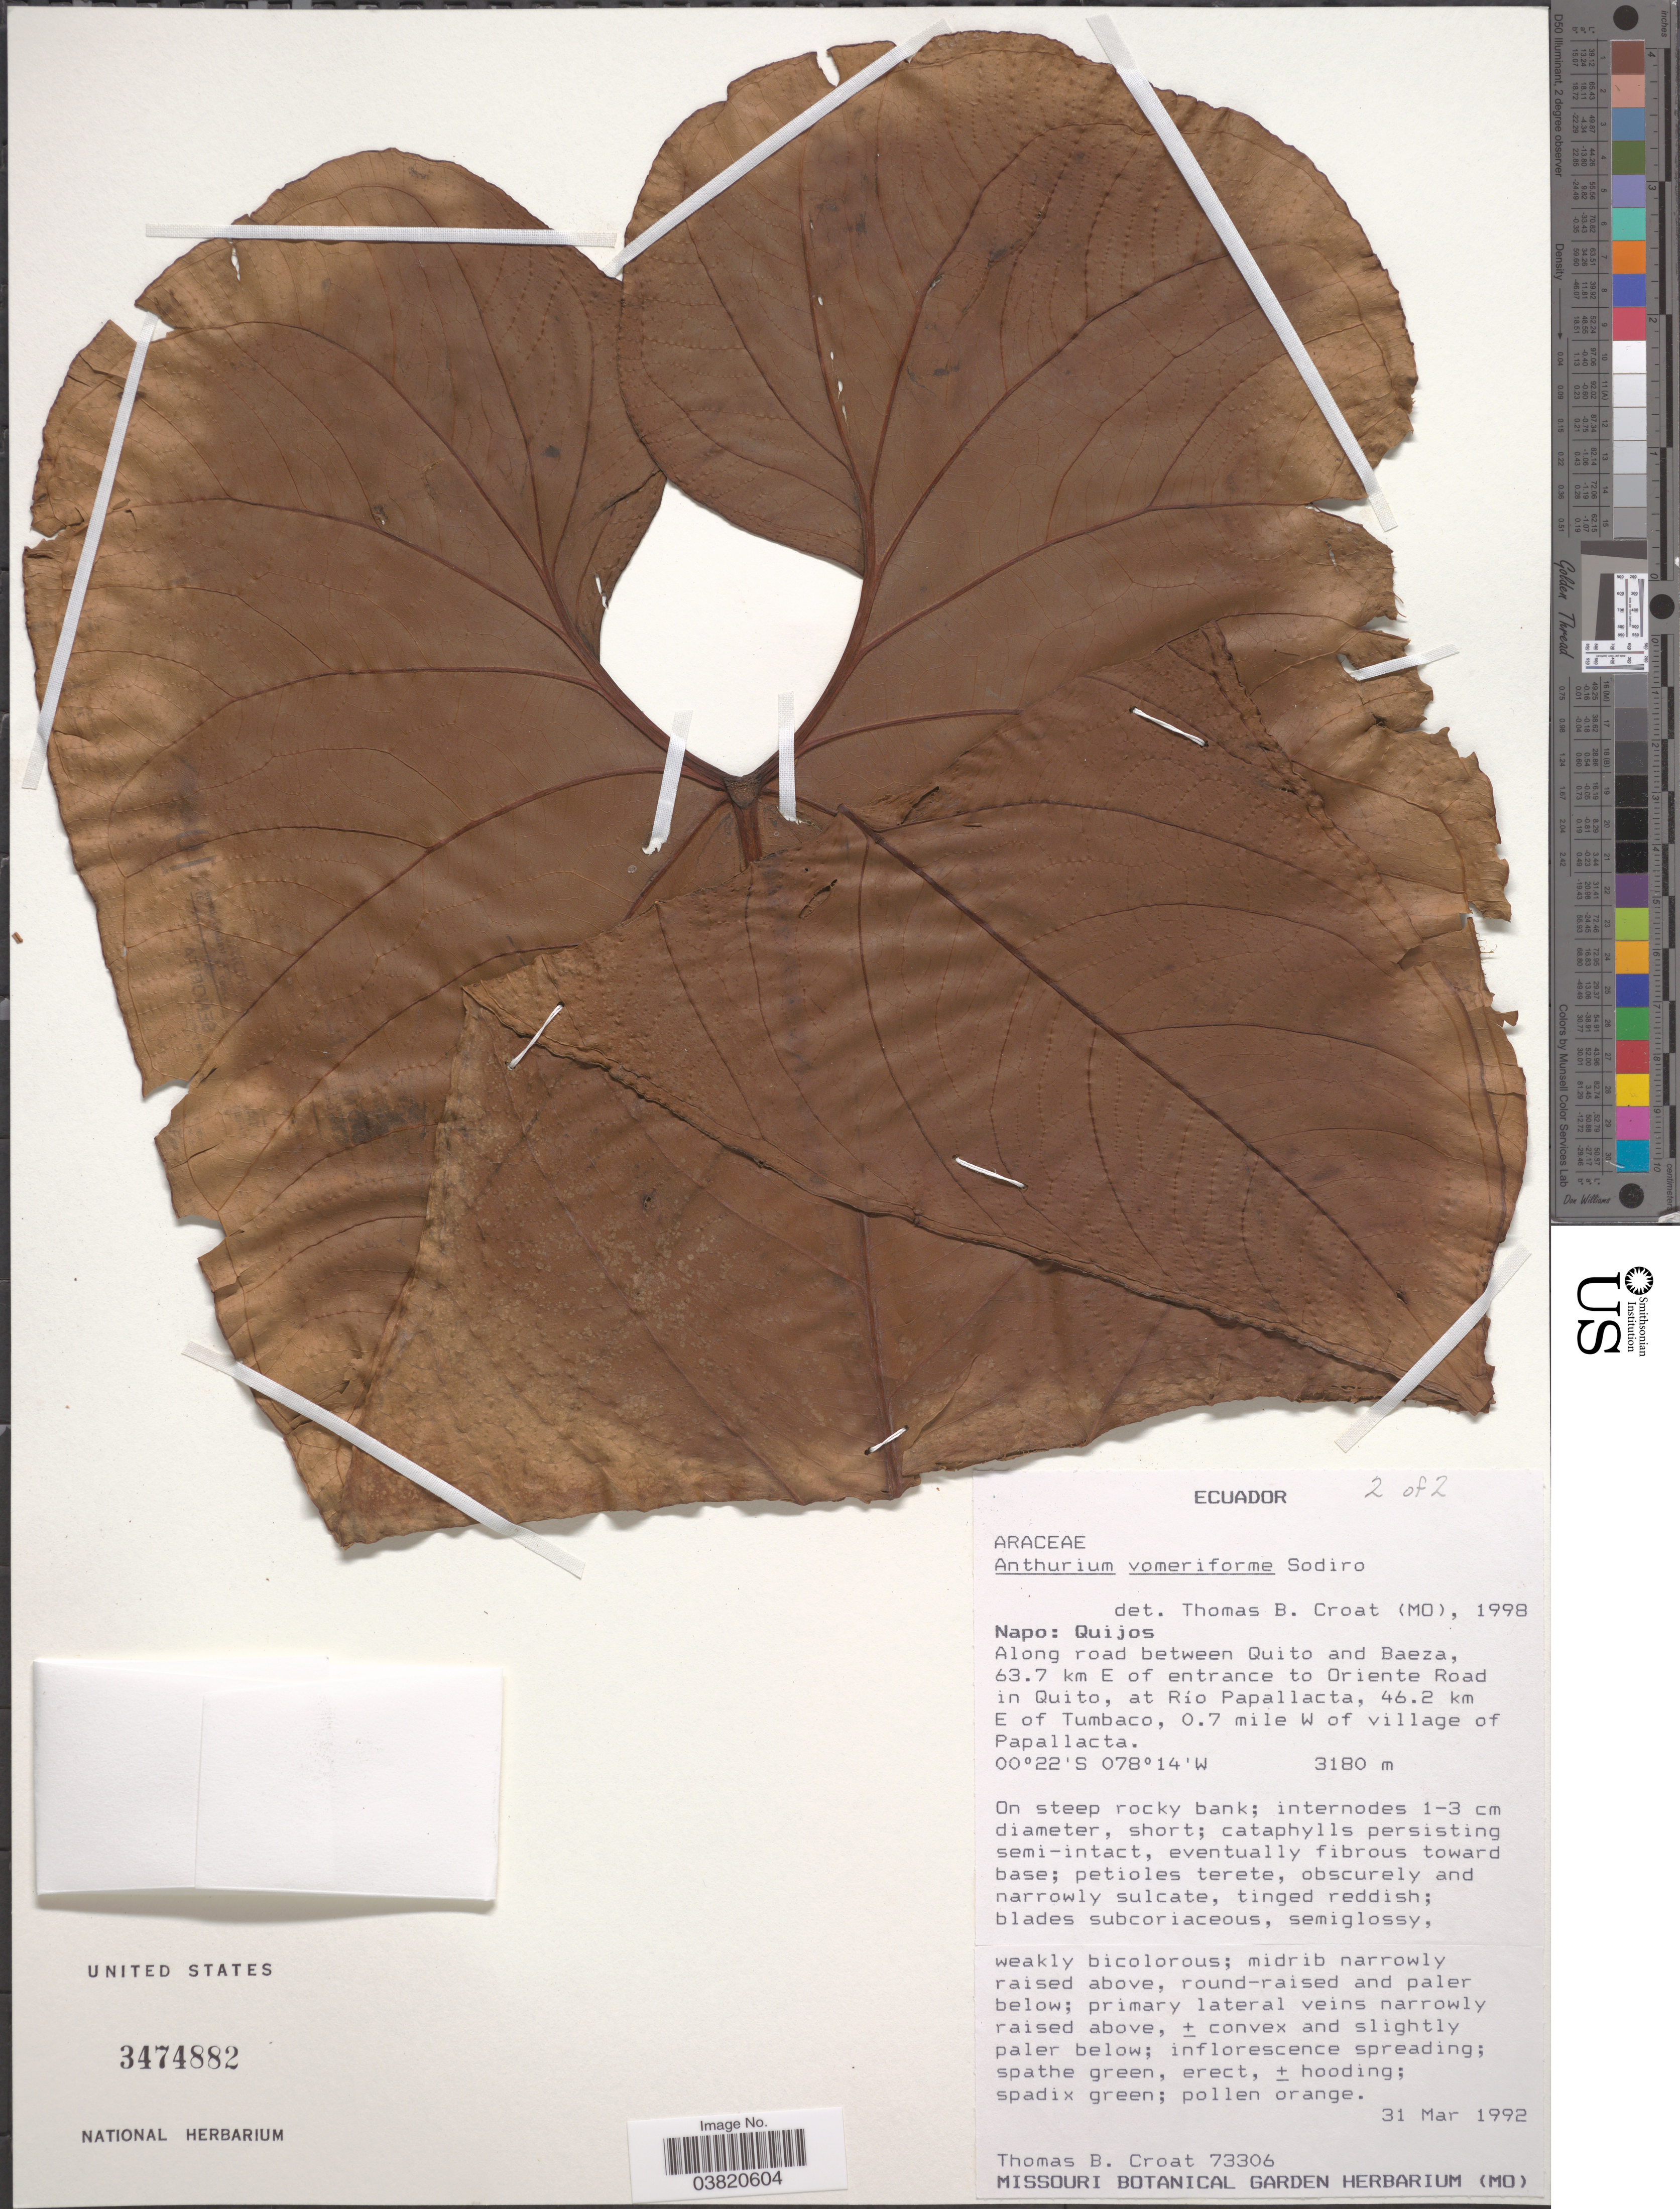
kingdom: Plantae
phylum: Tracheophyta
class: Liliopsida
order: Alismatales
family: Araceae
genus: Anthurium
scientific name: Anthurium vomeriforme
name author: Sodiro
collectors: T. B. Croat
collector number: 73306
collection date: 1992-03-31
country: Ecuador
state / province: Napo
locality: Quijos. Along road between Quito and Baeza, 63.7 km E of entrance to Oriente Road in Quito, at Río Papallacta, 46.2 km E of Tumbaco, 0.7 mile W of village of Papallacta.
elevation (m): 3180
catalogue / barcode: US 3474882